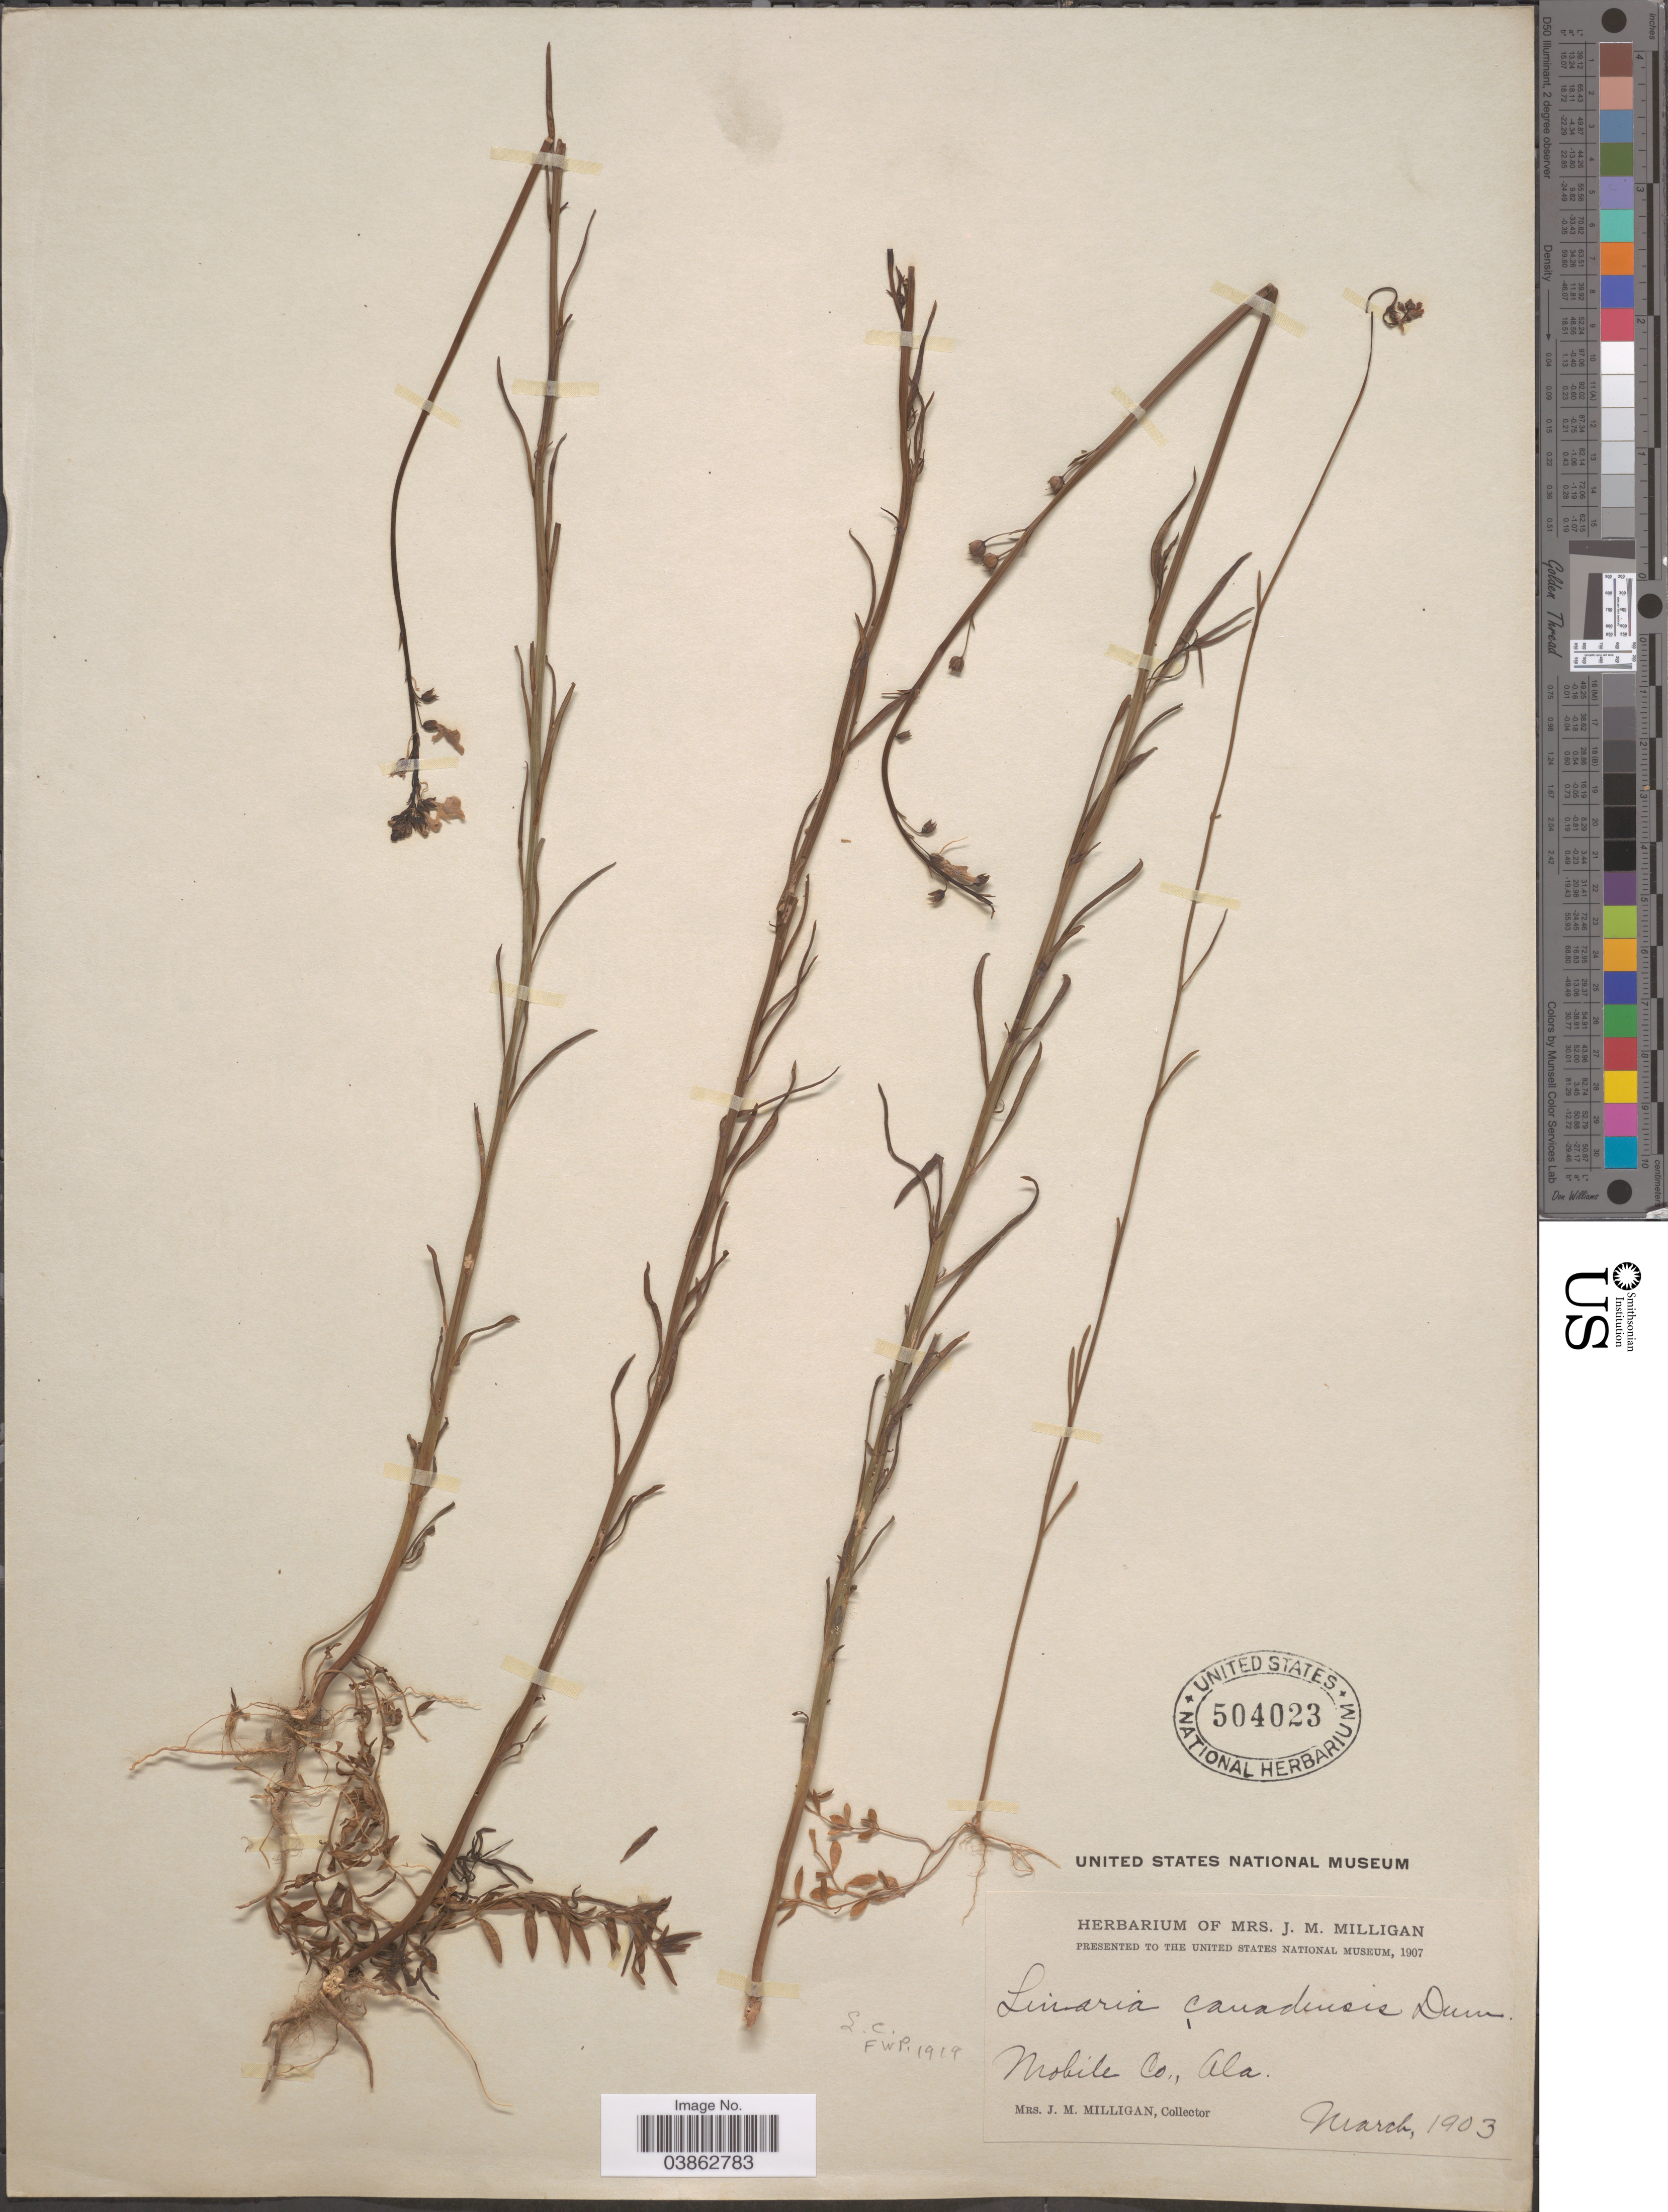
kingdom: Plantae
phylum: Tracheophyta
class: Magnoliopsida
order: Lamiales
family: Plantaginaceae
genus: Linaria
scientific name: Linaria canadensis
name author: (L.) Dum. Cours.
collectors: J. Milligan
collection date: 1903-03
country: United States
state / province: Alabama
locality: Mobile.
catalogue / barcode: US 504023